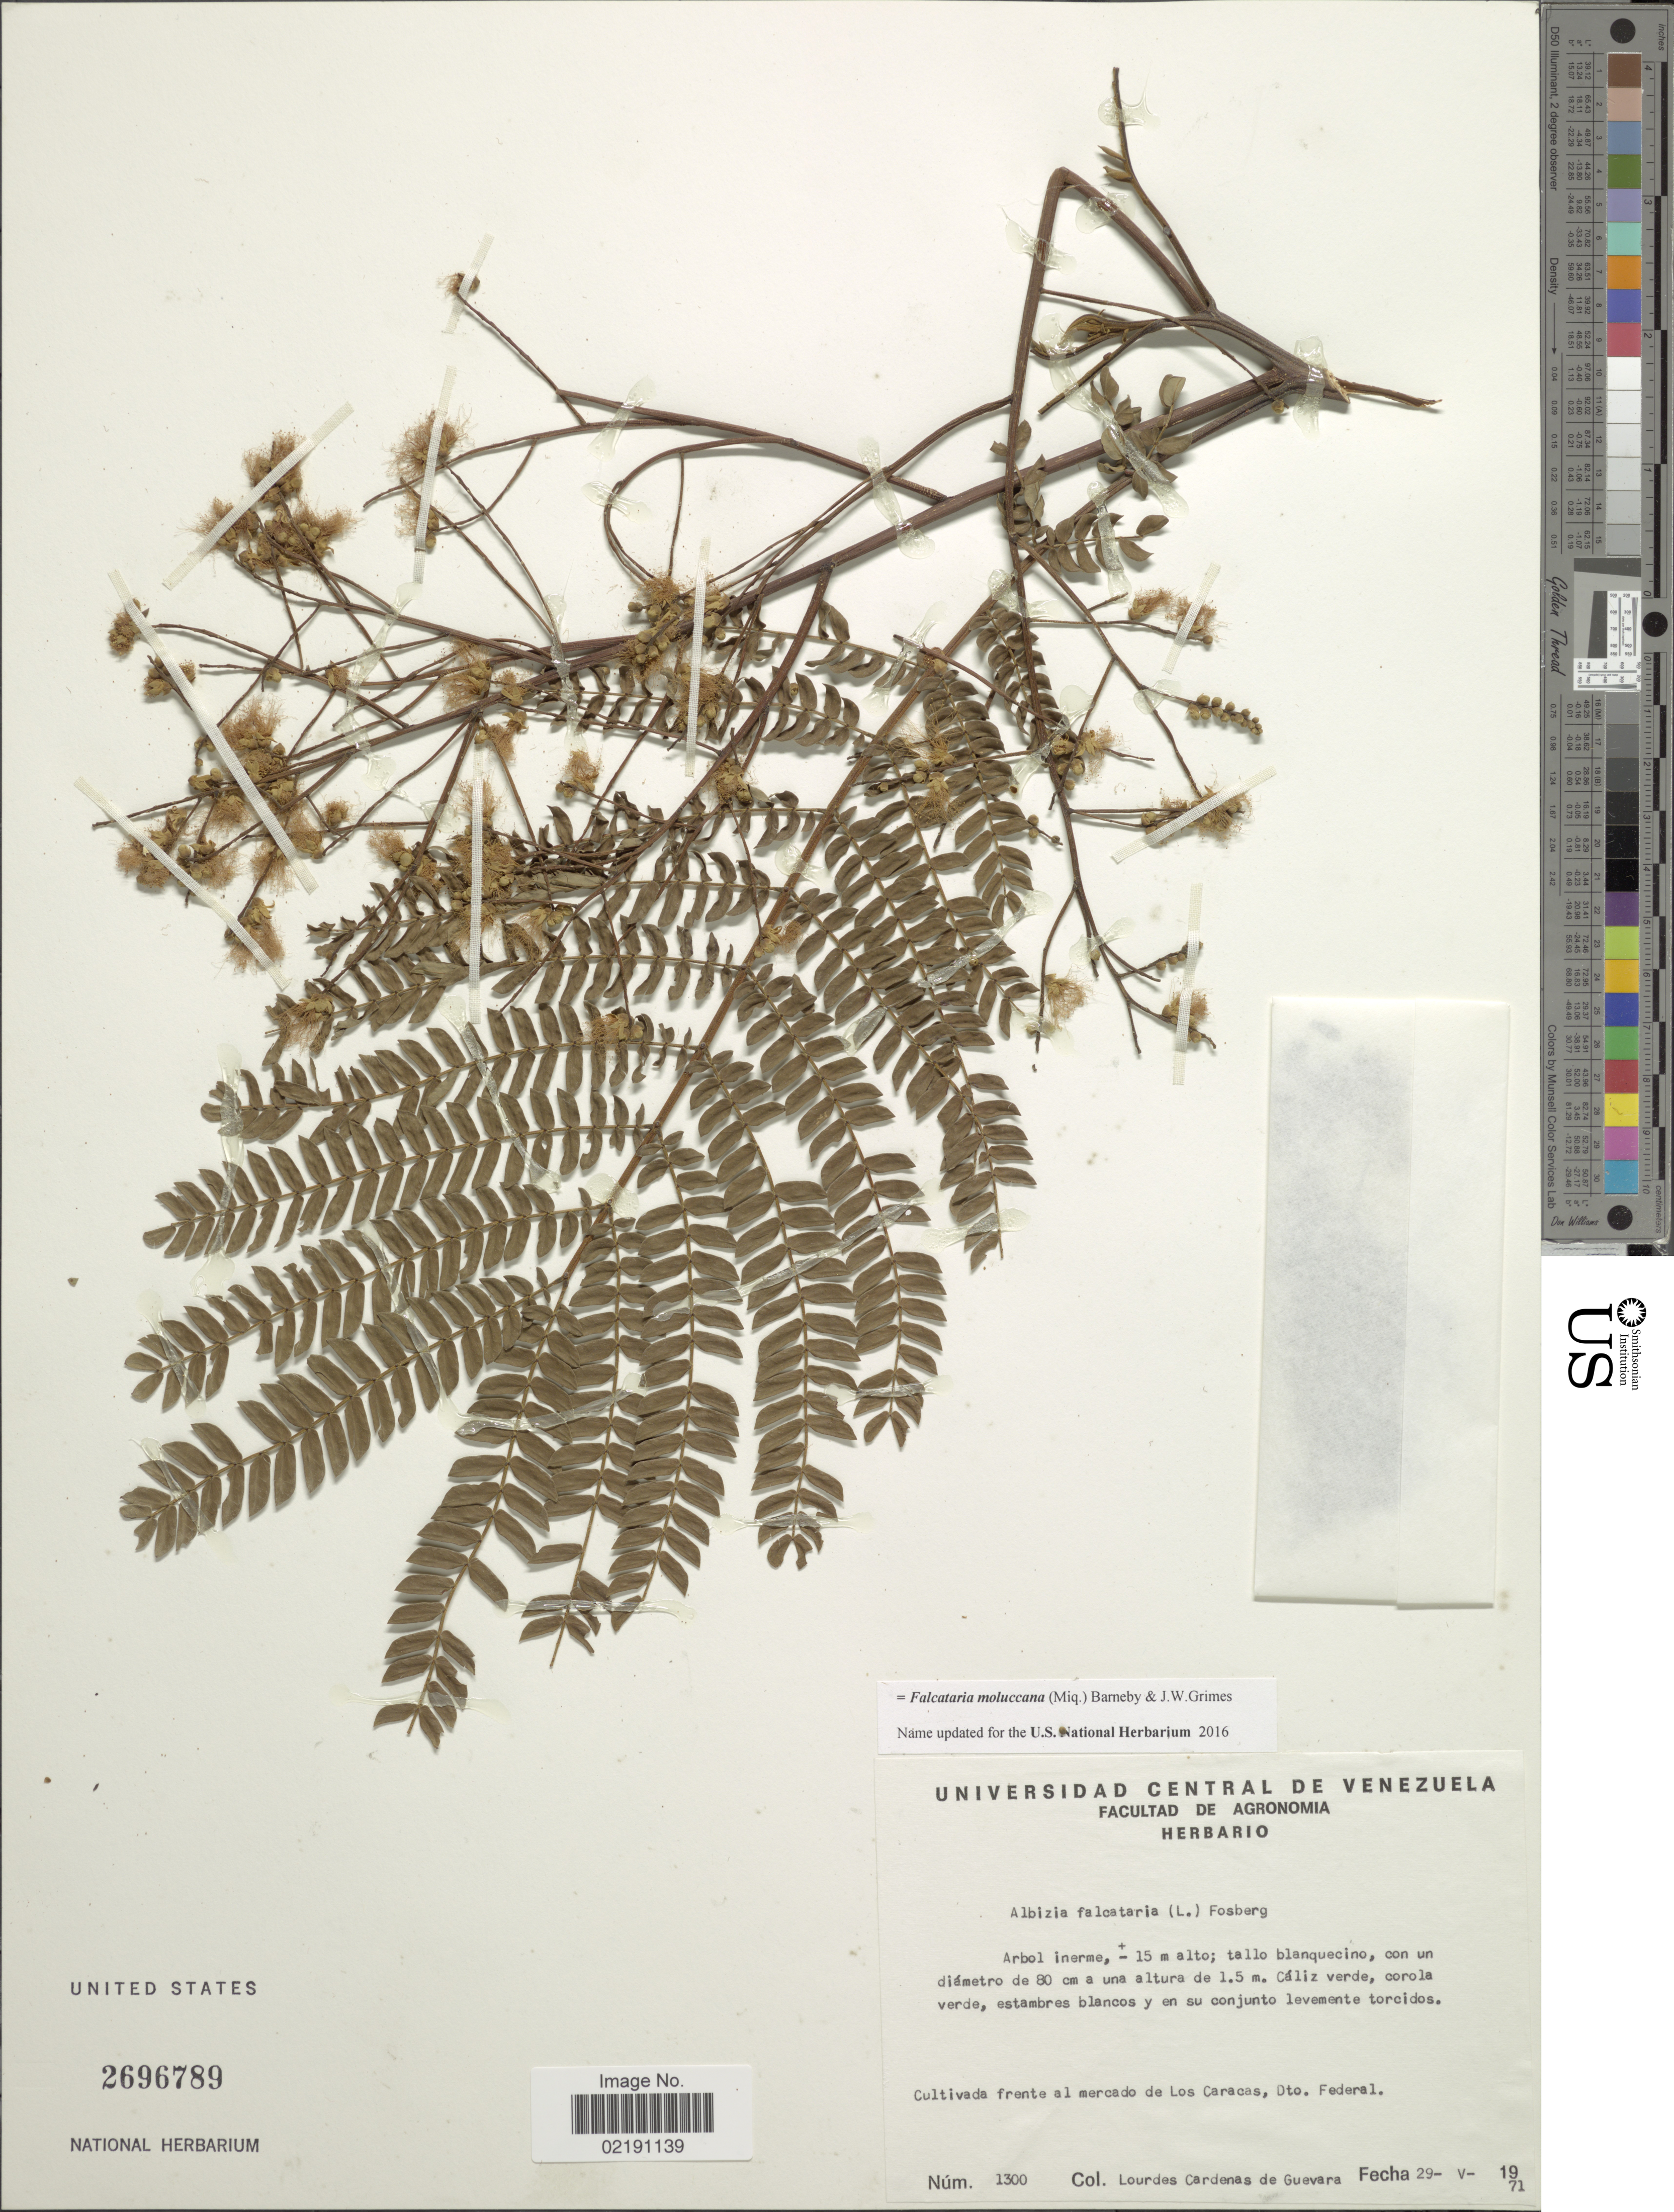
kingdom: Plantae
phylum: Tracheophyta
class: Magnoliopsida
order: Fabales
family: Fabaceae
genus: Falcataria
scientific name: Falcataria moluccana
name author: (Miq.) Barneby & Grimes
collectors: L. De Guevara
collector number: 1300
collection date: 1971-05-29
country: Venezuela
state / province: Distrito Federal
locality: Cultivada frente al mercado de Los Caracas, Dto. Federal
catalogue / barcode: US 2696789